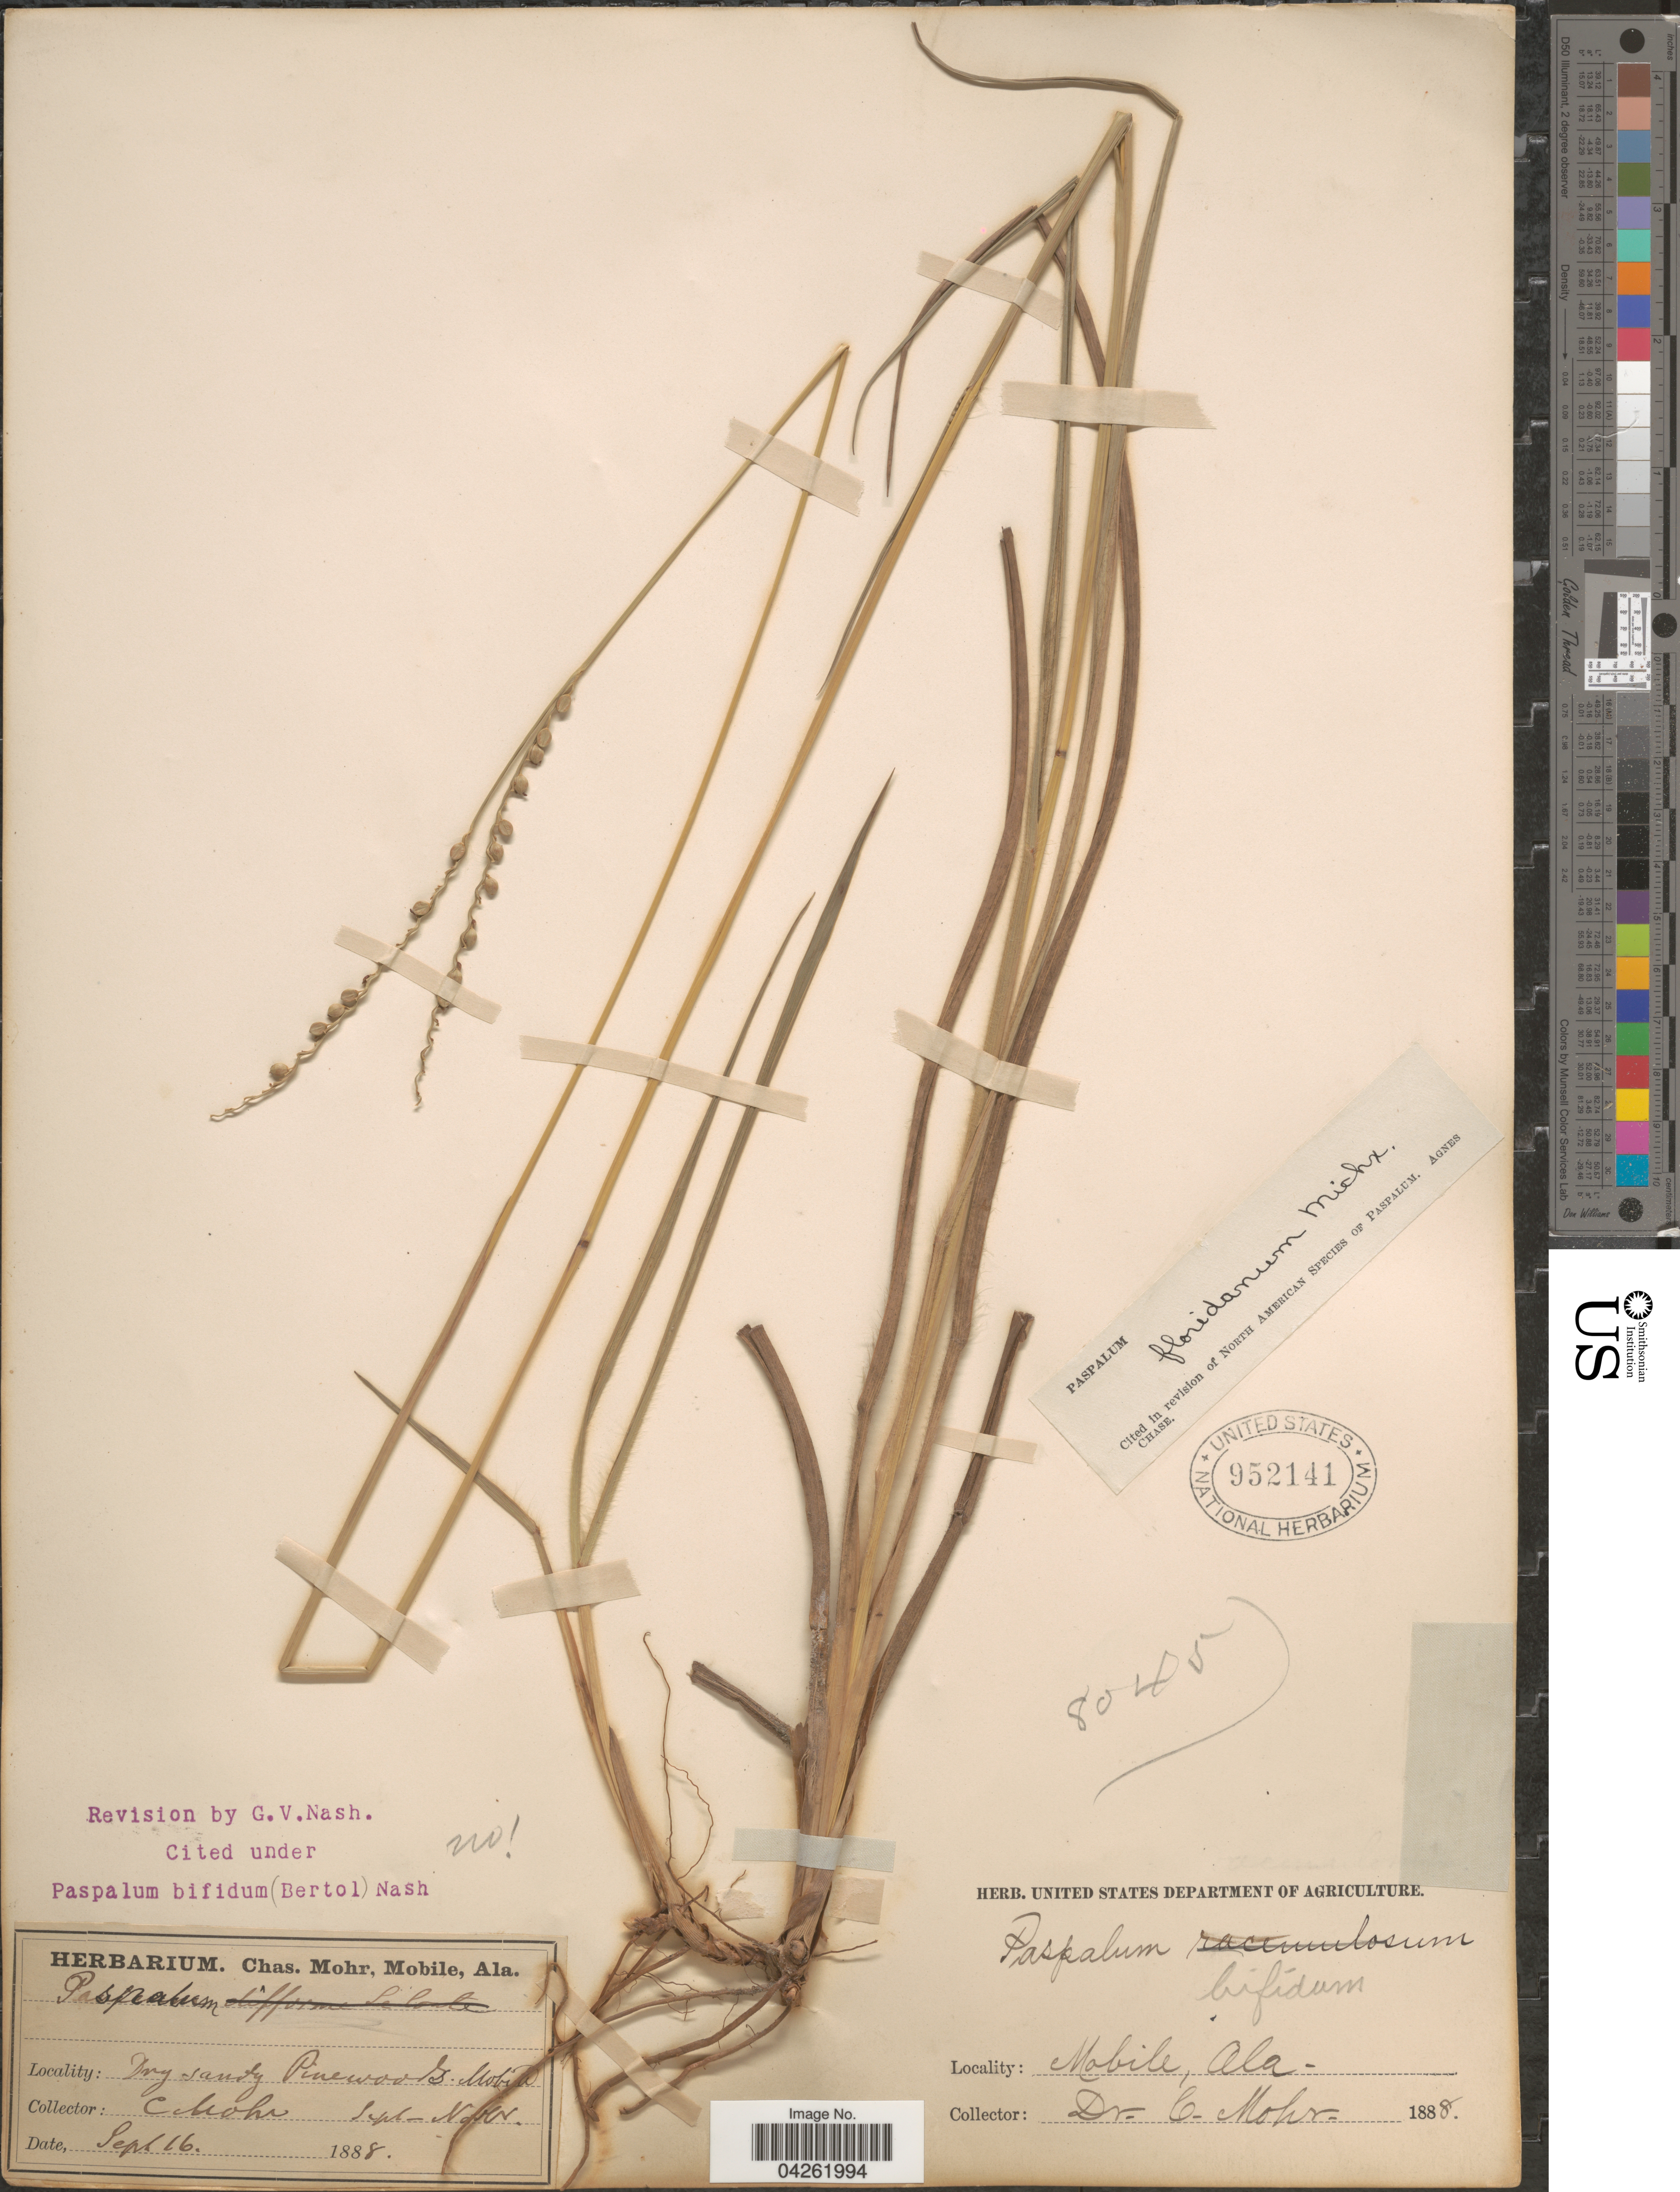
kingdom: Plantae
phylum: Tracheophyta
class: Liliopsida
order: Poales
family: Poaceae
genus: Paspalum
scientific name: Paspalum floridanum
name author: Michx.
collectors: Mohr, C. T. (herbarium)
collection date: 1888-09-16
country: United States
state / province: Alabama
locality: Pinewoods. Mobile.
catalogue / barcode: US 952141